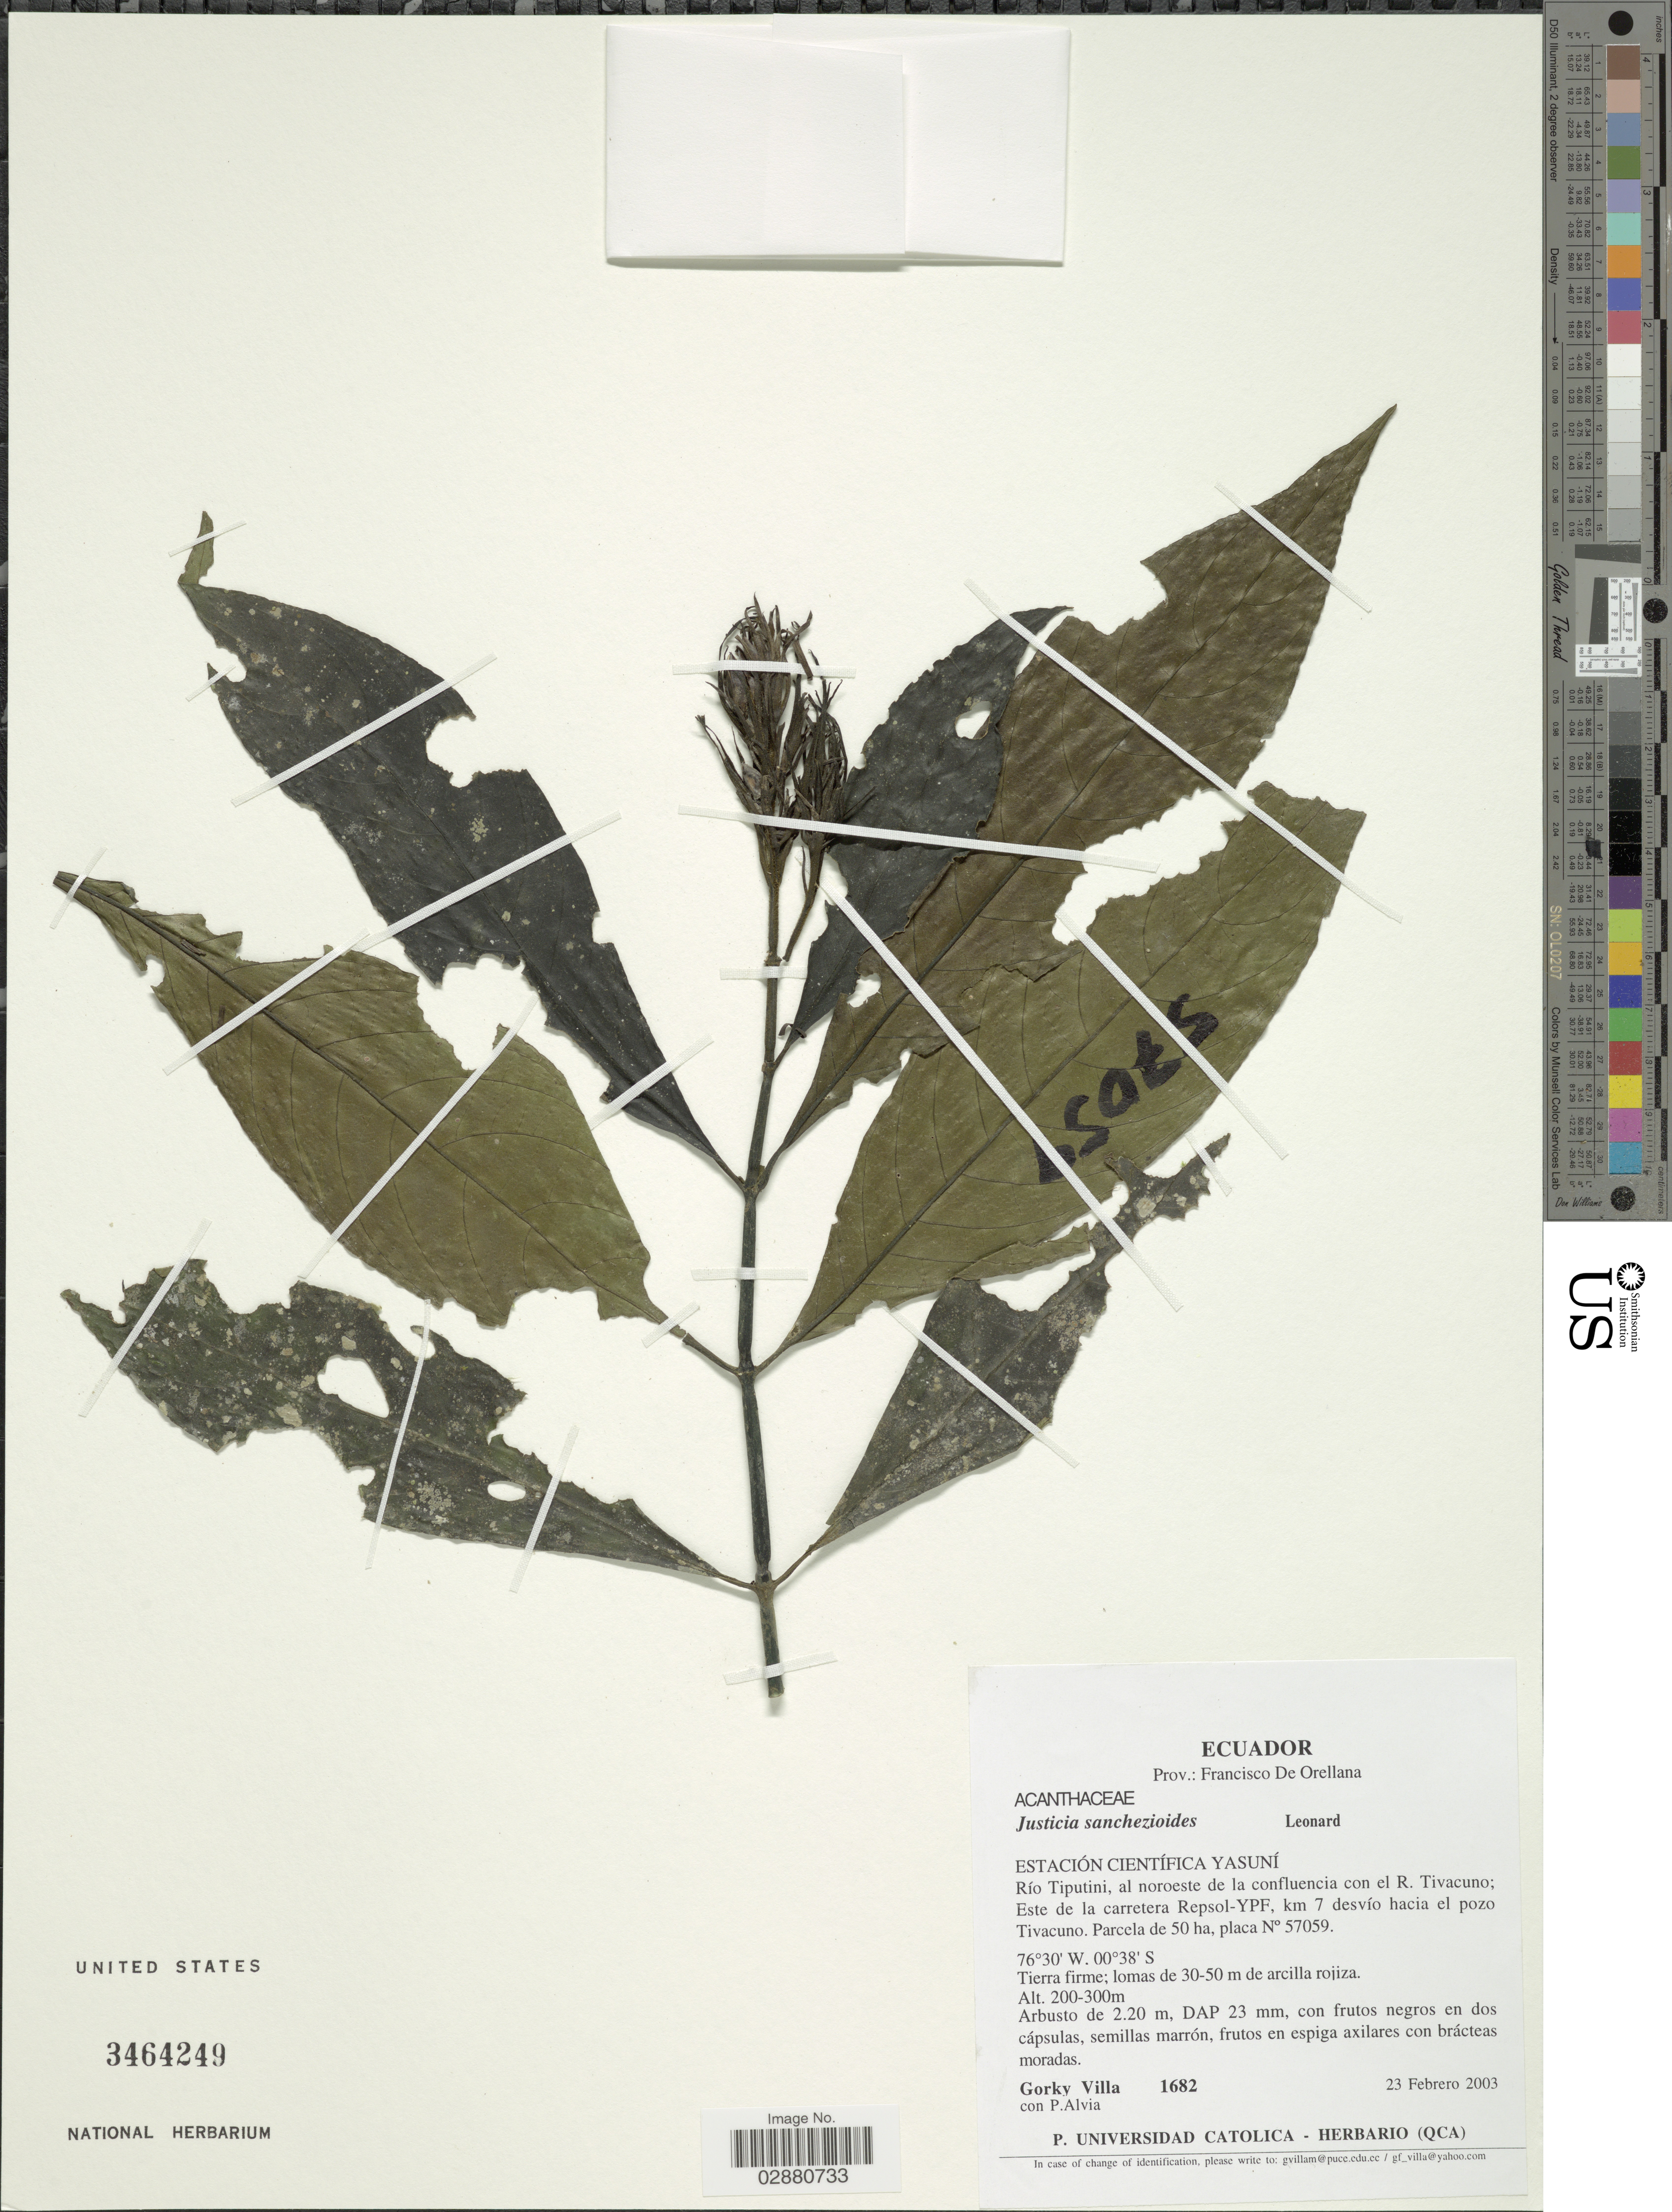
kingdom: Plantae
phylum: Tracheophyta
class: Magnoliopsida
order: Lamiales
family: Acanthaceae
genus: Justicia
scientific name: Justicia sanchezioides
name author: Leonard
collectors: G. Villa & P. Alvia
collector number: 1682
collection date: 2003-02-23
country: Ecuador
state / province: Orellana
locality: Prov.: Francisco De Orellana. Estación Científica Yasuní. Río Tiputini, al noroeste de la confluencia con el R. Tivacuno; Este de la carretera Repsol-YPF, km 7 desvío hacia el pozo Tivacuno. Parcela de 50 ha, placa N°57059.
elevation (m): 200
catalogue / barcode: US 3464249